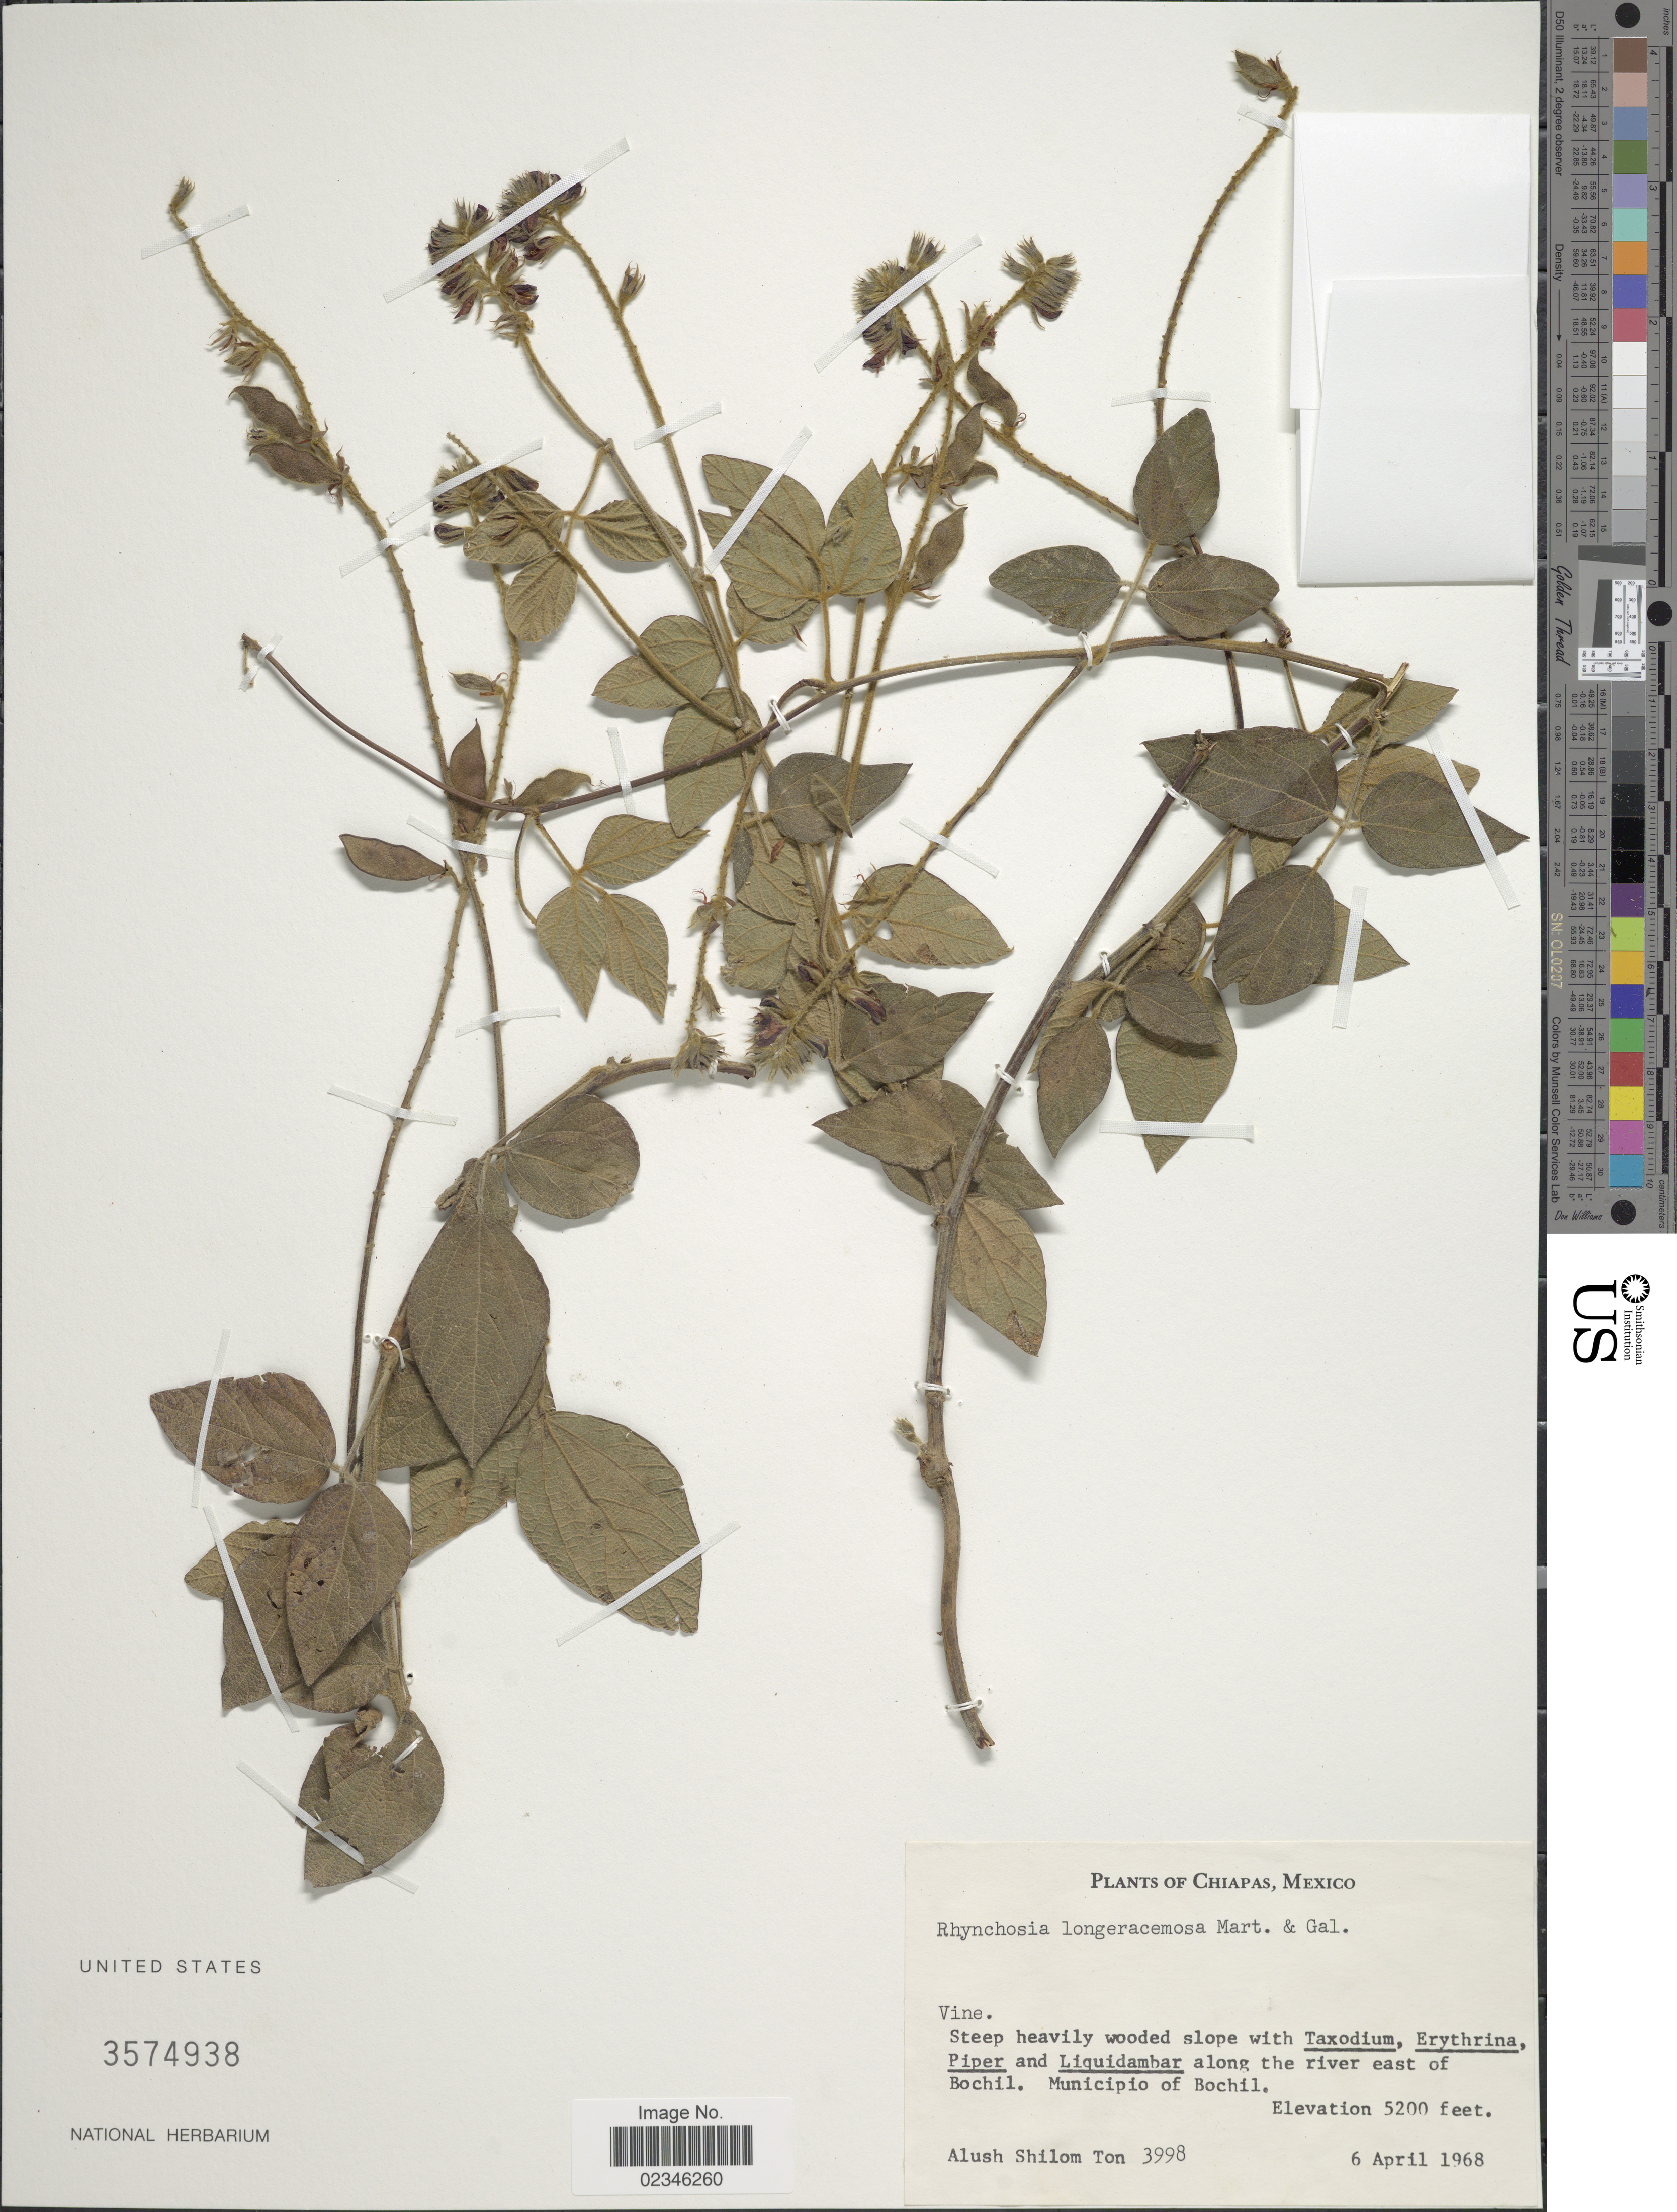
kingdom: Plantae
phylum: Tracheophyta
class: Magnoliopsida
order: Fabales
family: Fabaceae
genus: Rhynchosia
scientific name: Rhynchosia longeracemosa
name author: M. Martens & Galeotti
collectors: A. M. Ton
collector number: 3998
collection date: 1968-04-06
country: Mexico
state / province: Chiapas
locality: Along the river east of Bochil. Municipio of Bochil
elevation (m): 1585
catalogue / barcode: US 3574938